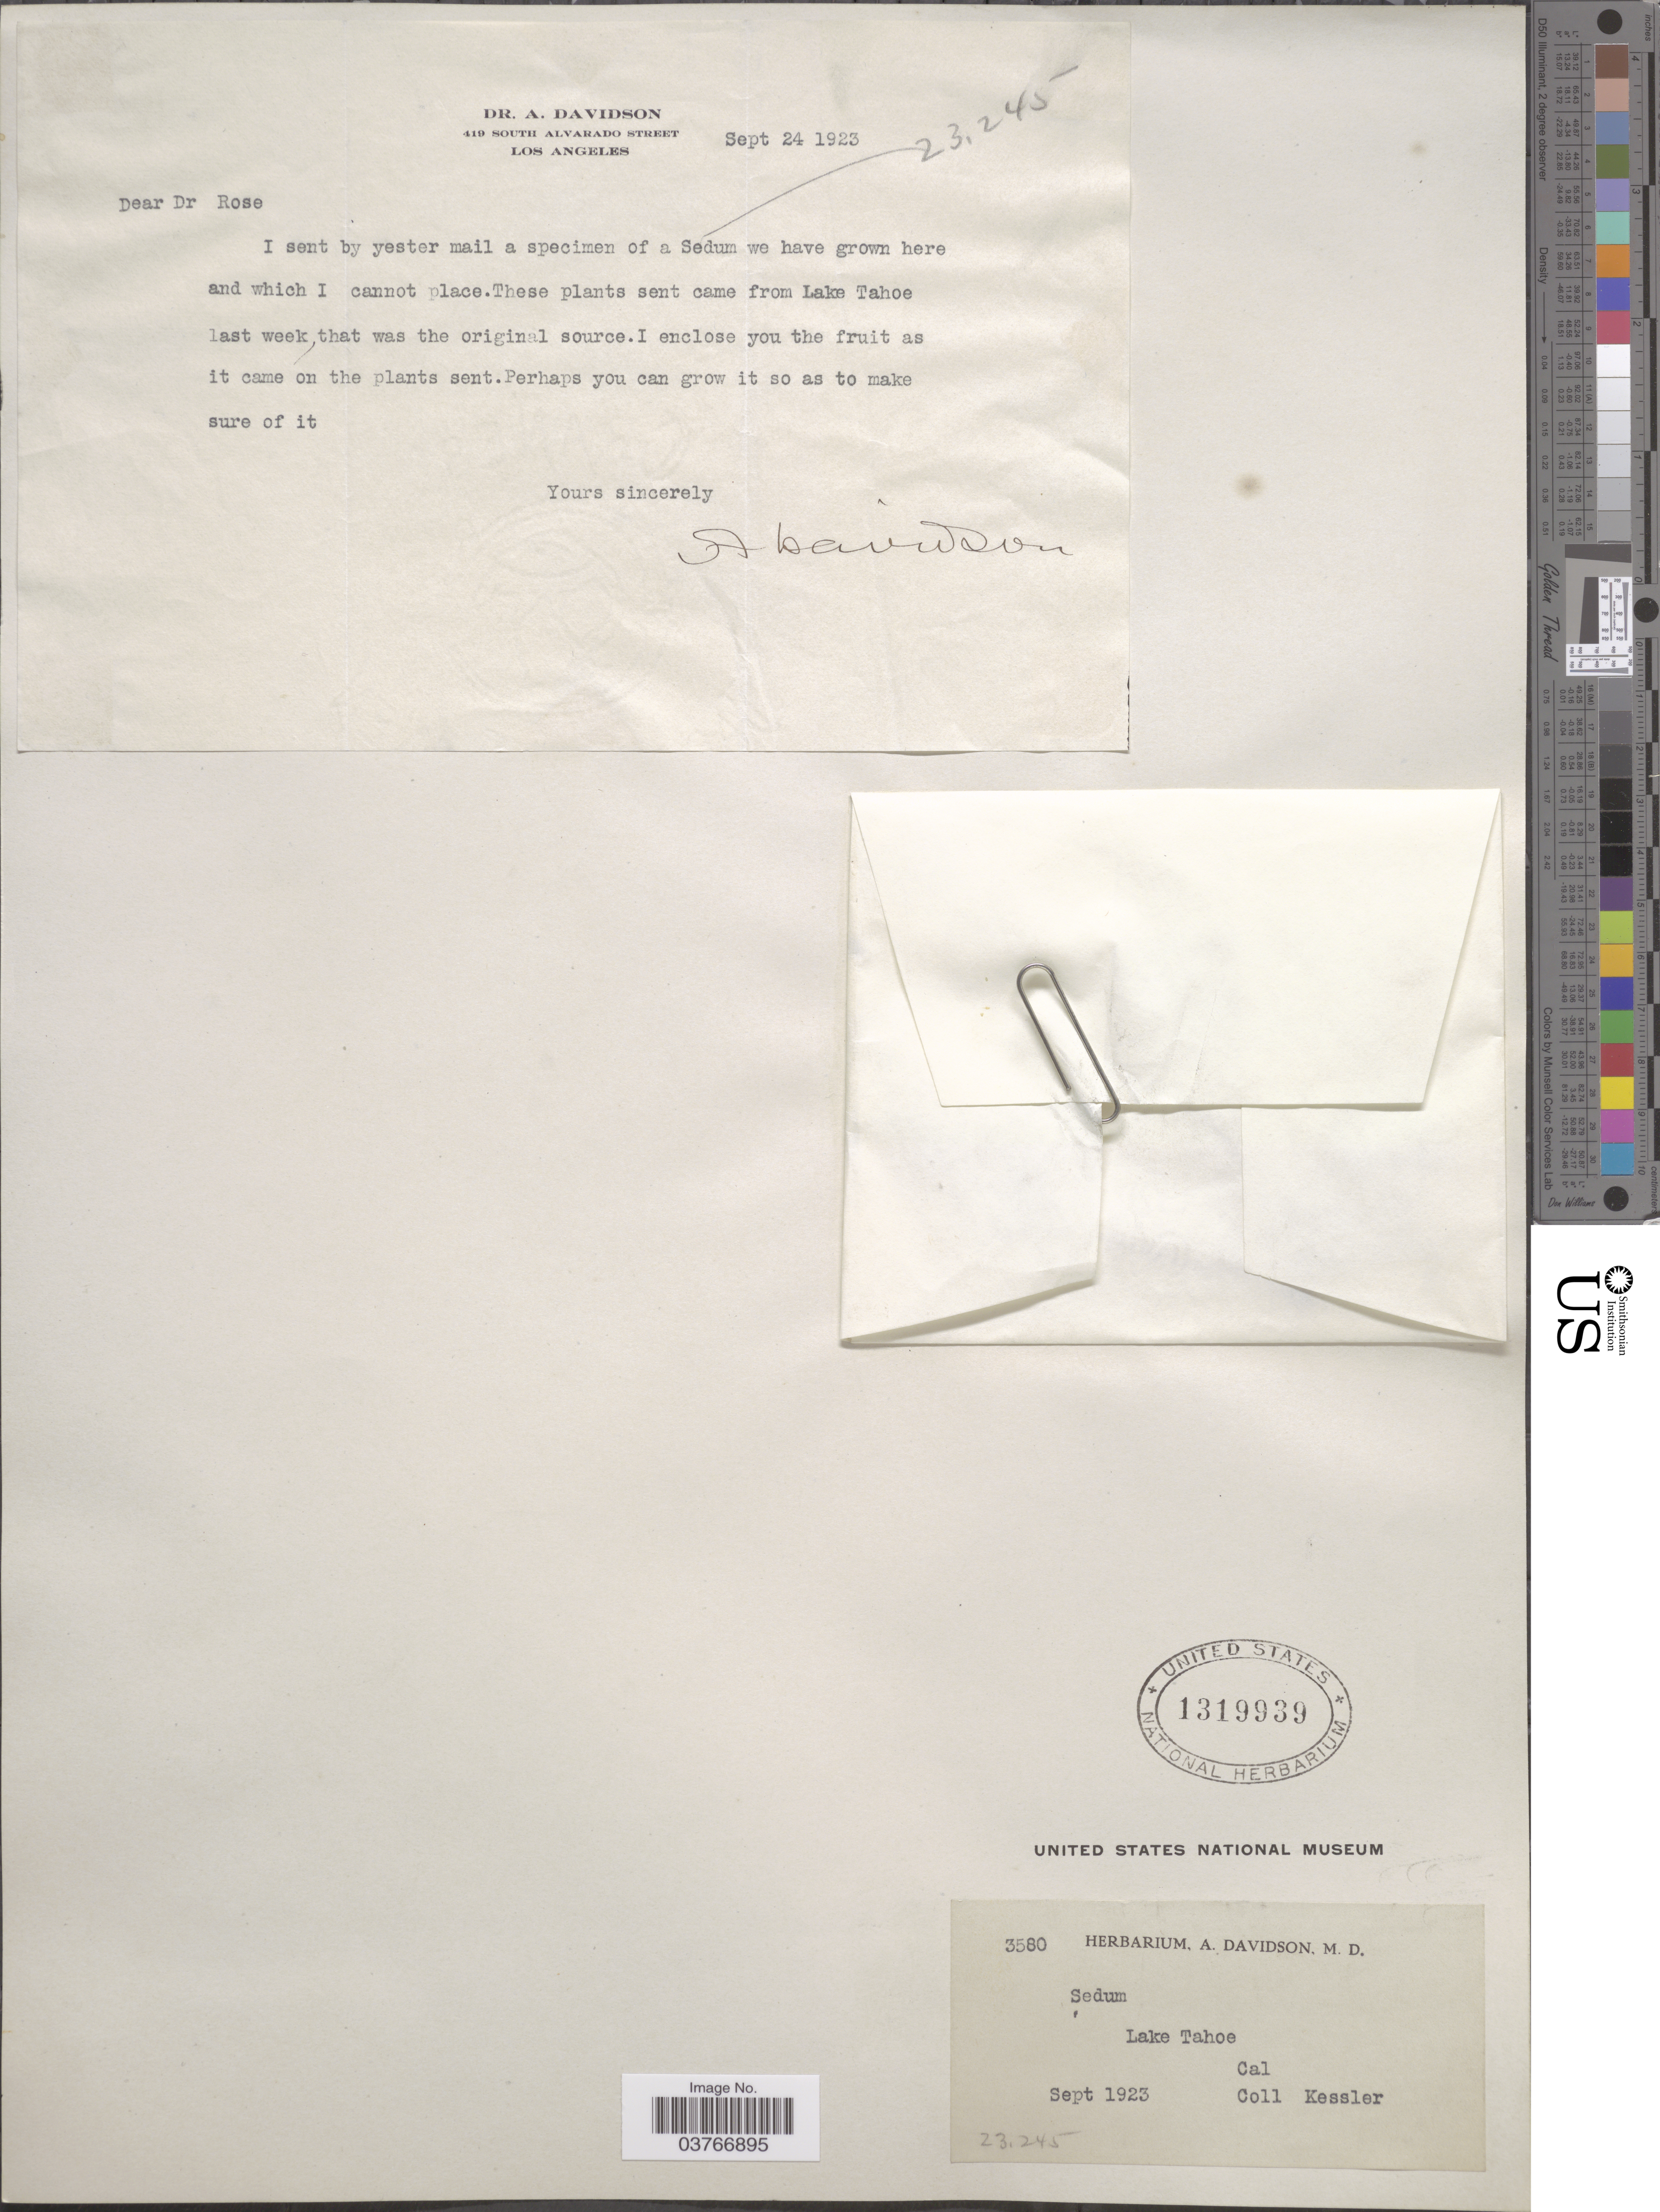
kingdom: Plantae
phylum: Tracheophyta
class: Magnoliopsida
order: Saxifragales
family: Crassulaceae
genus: Sedum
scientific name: Sedum sp.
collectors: -- Kessler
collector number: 3580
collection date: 1923-09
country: United States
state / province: California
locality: Lake Tahoe.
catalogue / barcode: US 1319939